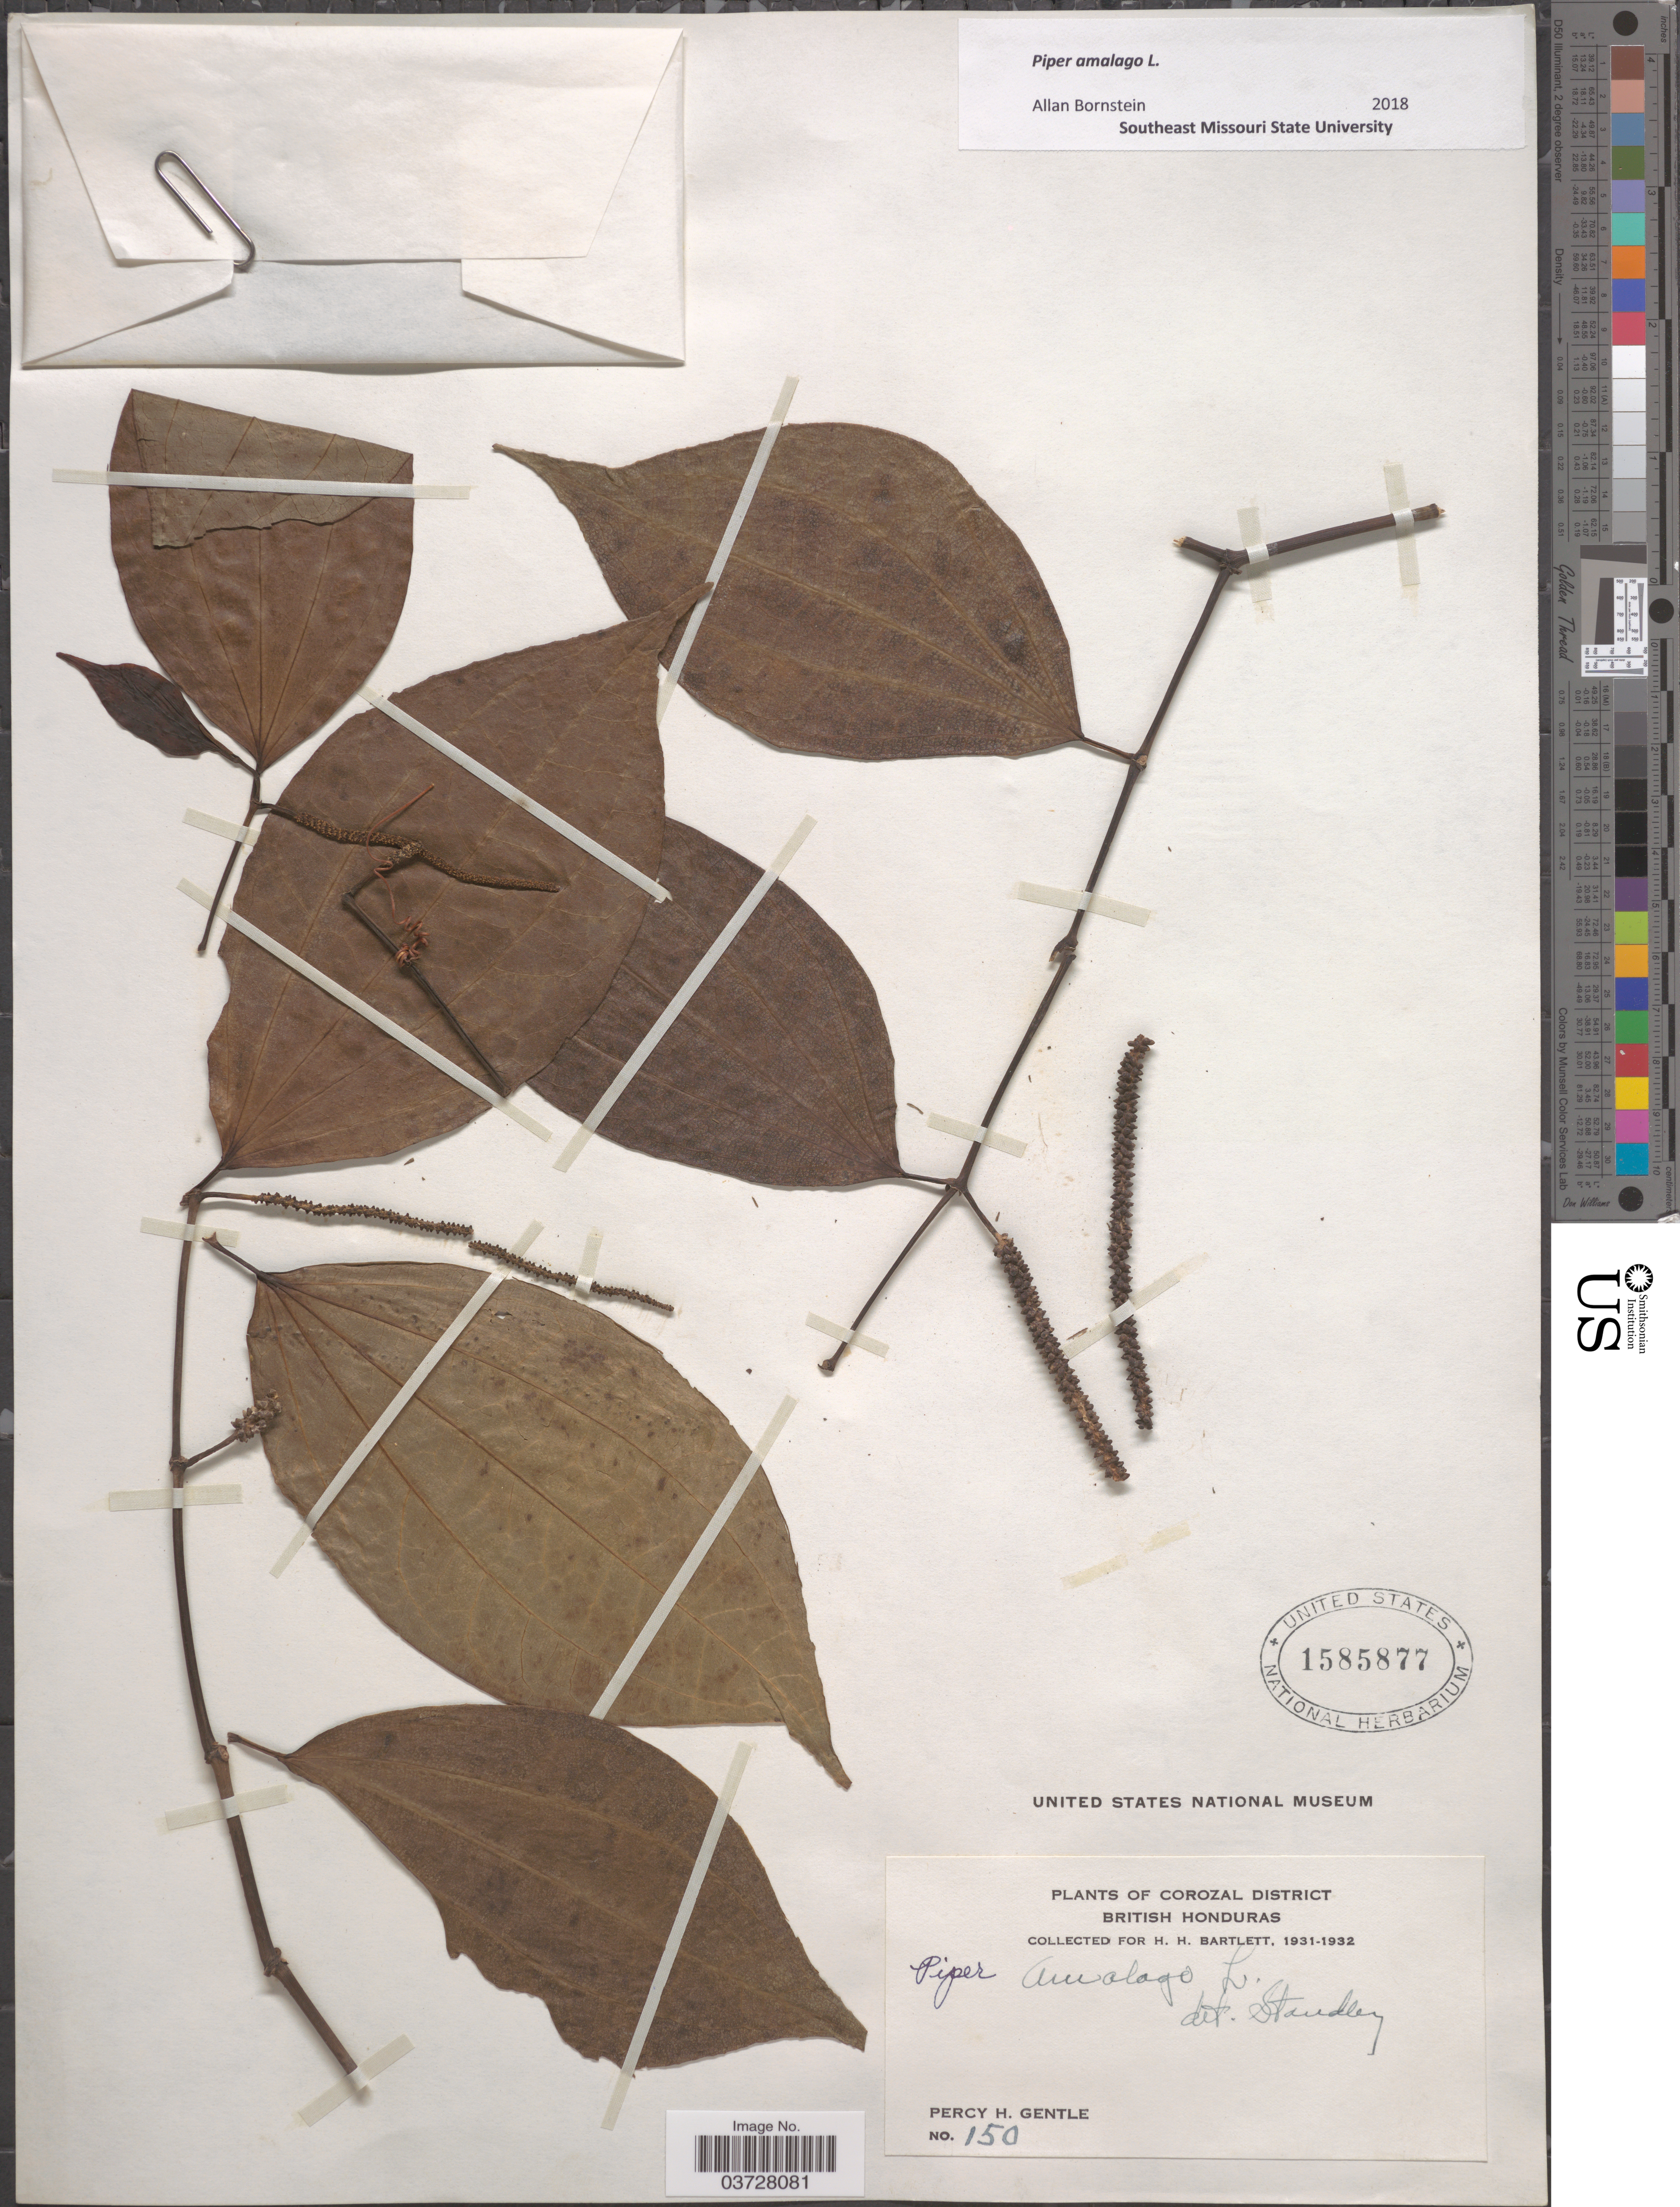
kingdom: Plantae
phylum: Tracheophyta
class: Magnoliopsida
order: Piperales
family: Piperaceae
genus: Piper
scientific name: Piper amalago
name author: L.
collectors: P. H. Gentle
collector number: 150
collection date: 1931/1932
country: Belize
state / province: Corozal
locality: Corozal District. British Honduras.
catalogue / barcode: US 1585877